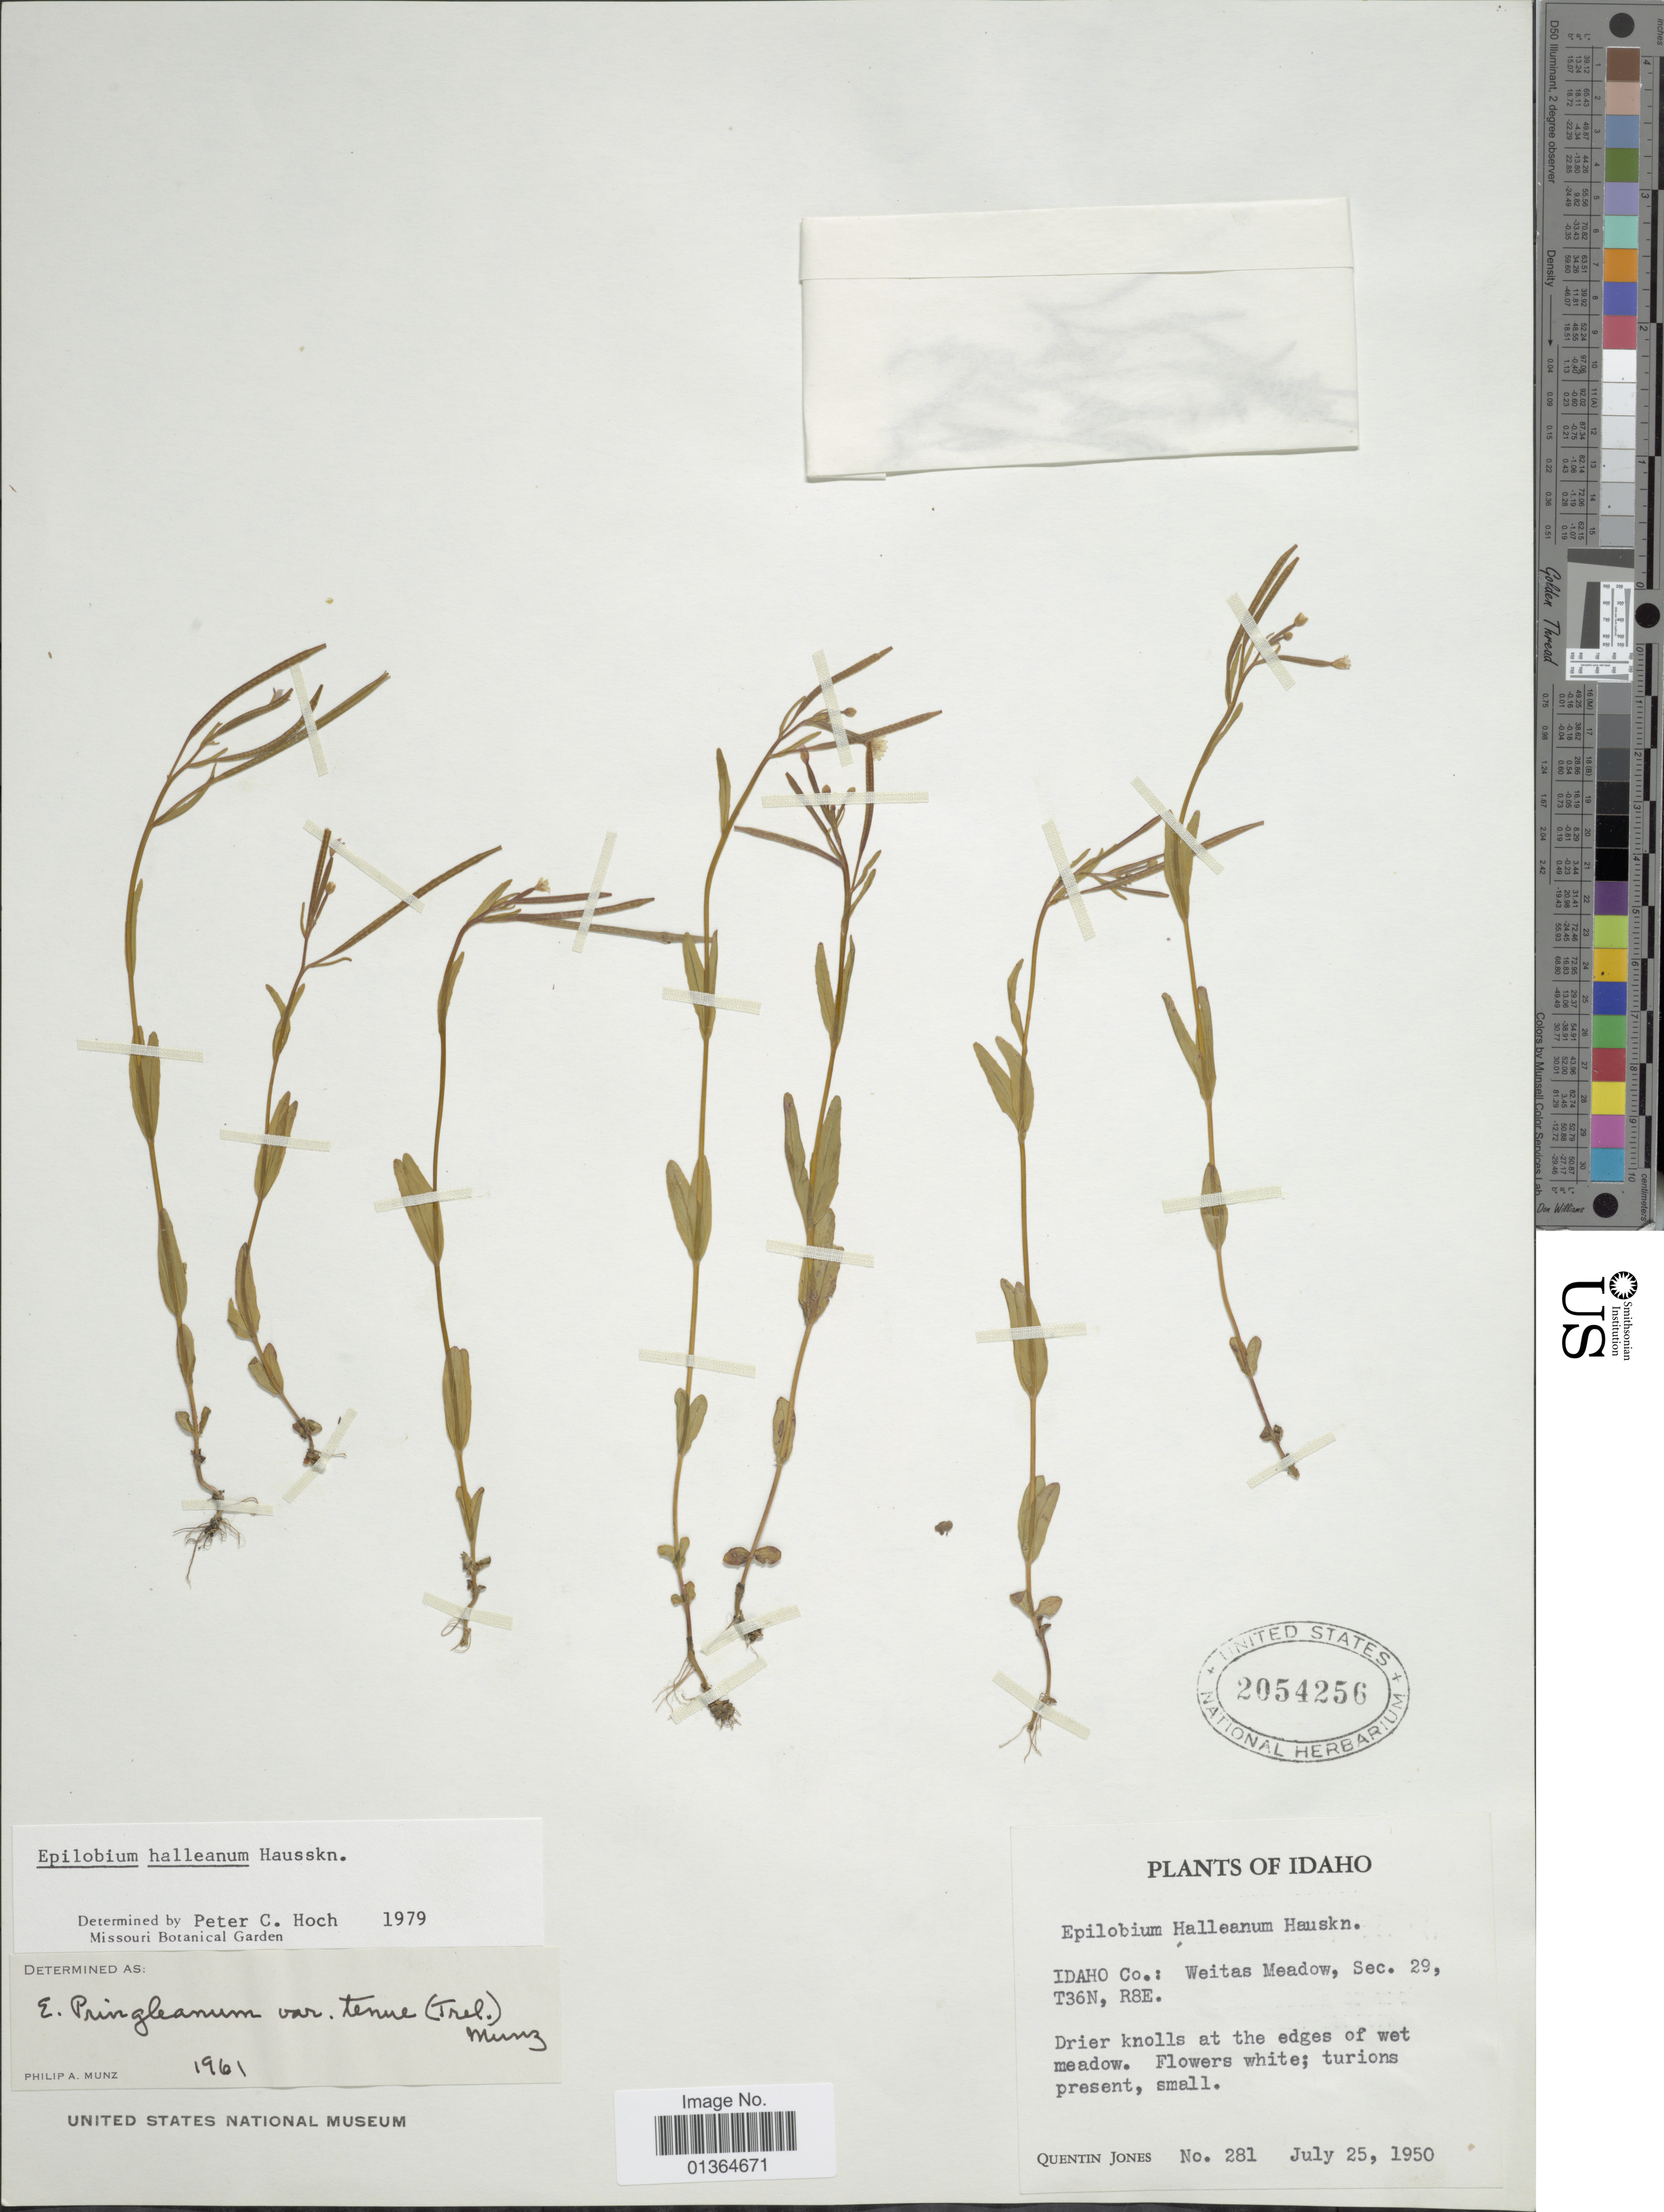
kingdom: Plantae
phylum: Tracheophyta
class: Magnoliopsida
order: Myrtales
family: Onagraceae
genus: Epilobium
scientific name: Epilobium hallianum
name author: Hausskn.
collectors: Q. Jones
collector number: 281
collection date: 1950-07-25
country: United States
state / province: Idaho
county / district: Idaho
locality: Weitas Meadow, Sec. 29, T36N, R8E.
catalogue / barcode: US 2054256